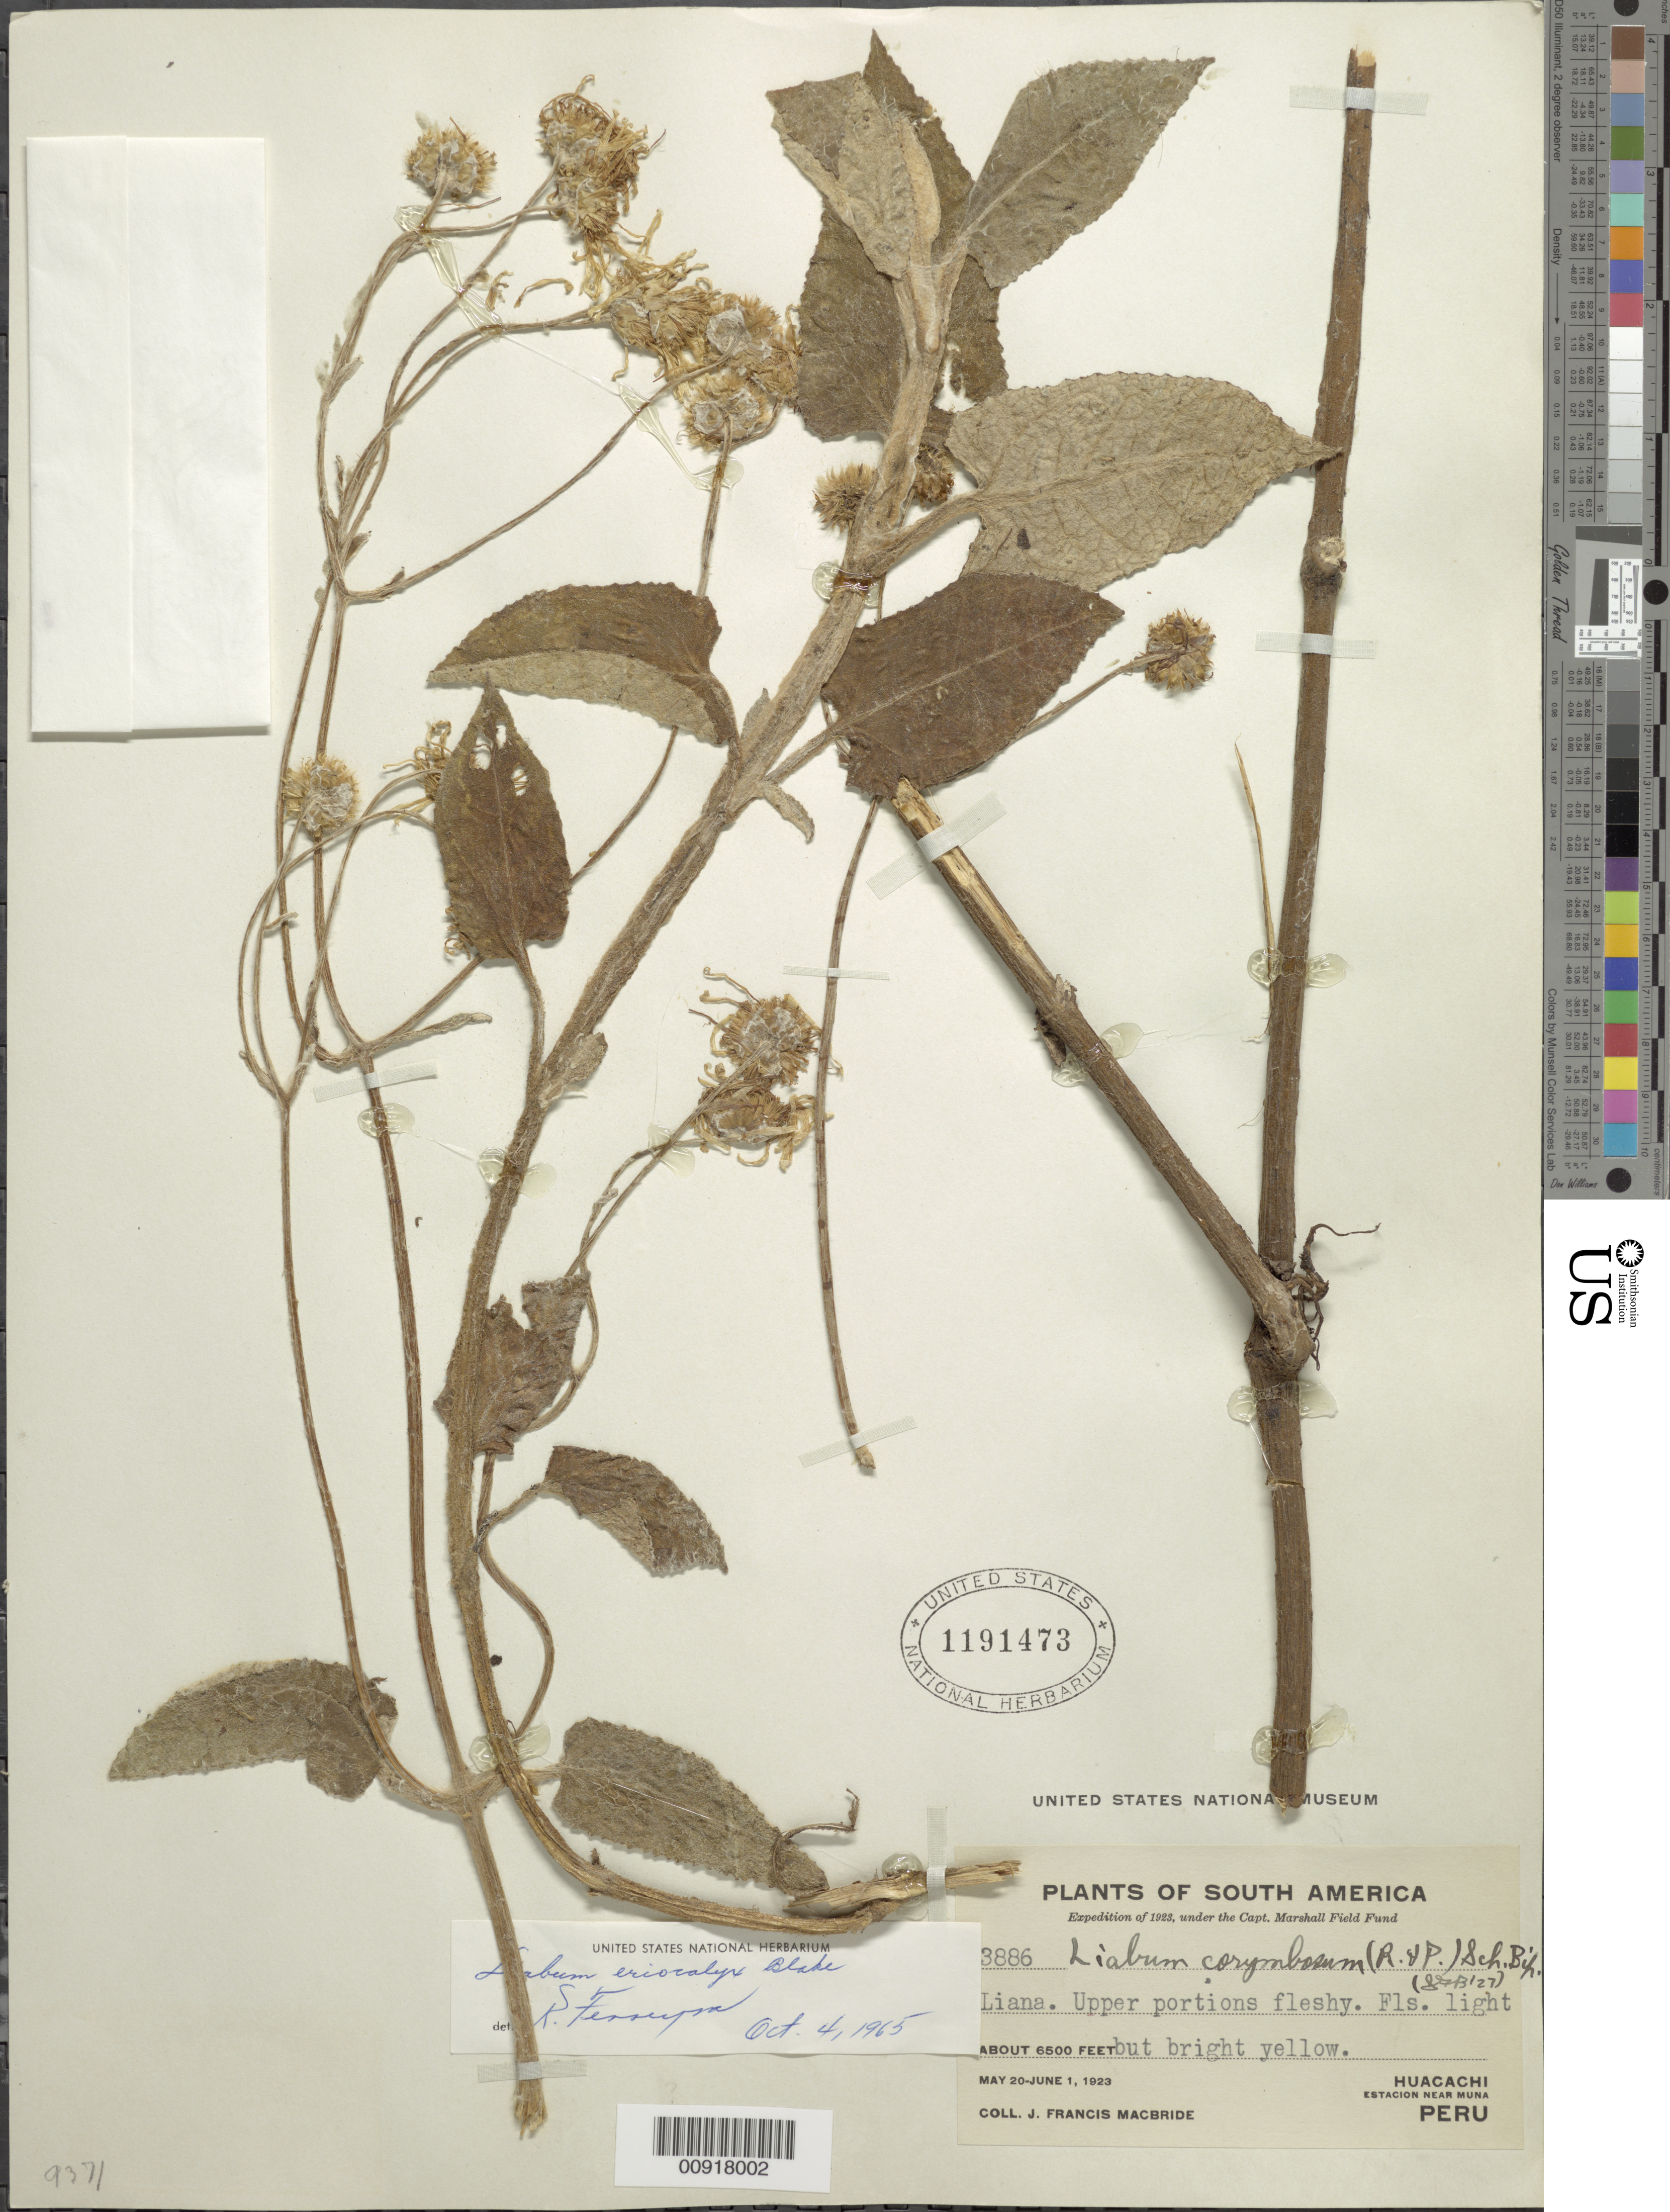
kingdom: Plantae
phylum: Tracheophyta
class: Magnoliopsida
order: Asterales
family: Asteraceae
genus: Munnozia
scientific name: Munnozia corymbosa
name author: Ruiz & Pav.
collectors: J. F. Macbride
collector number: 3886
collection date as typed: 20 May 1923 to 1 June 1923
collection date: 1923-05-20/1923-06-01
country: Peru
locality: Huacachi, estacion near Muna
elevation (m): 1981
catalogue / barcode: US 1191473